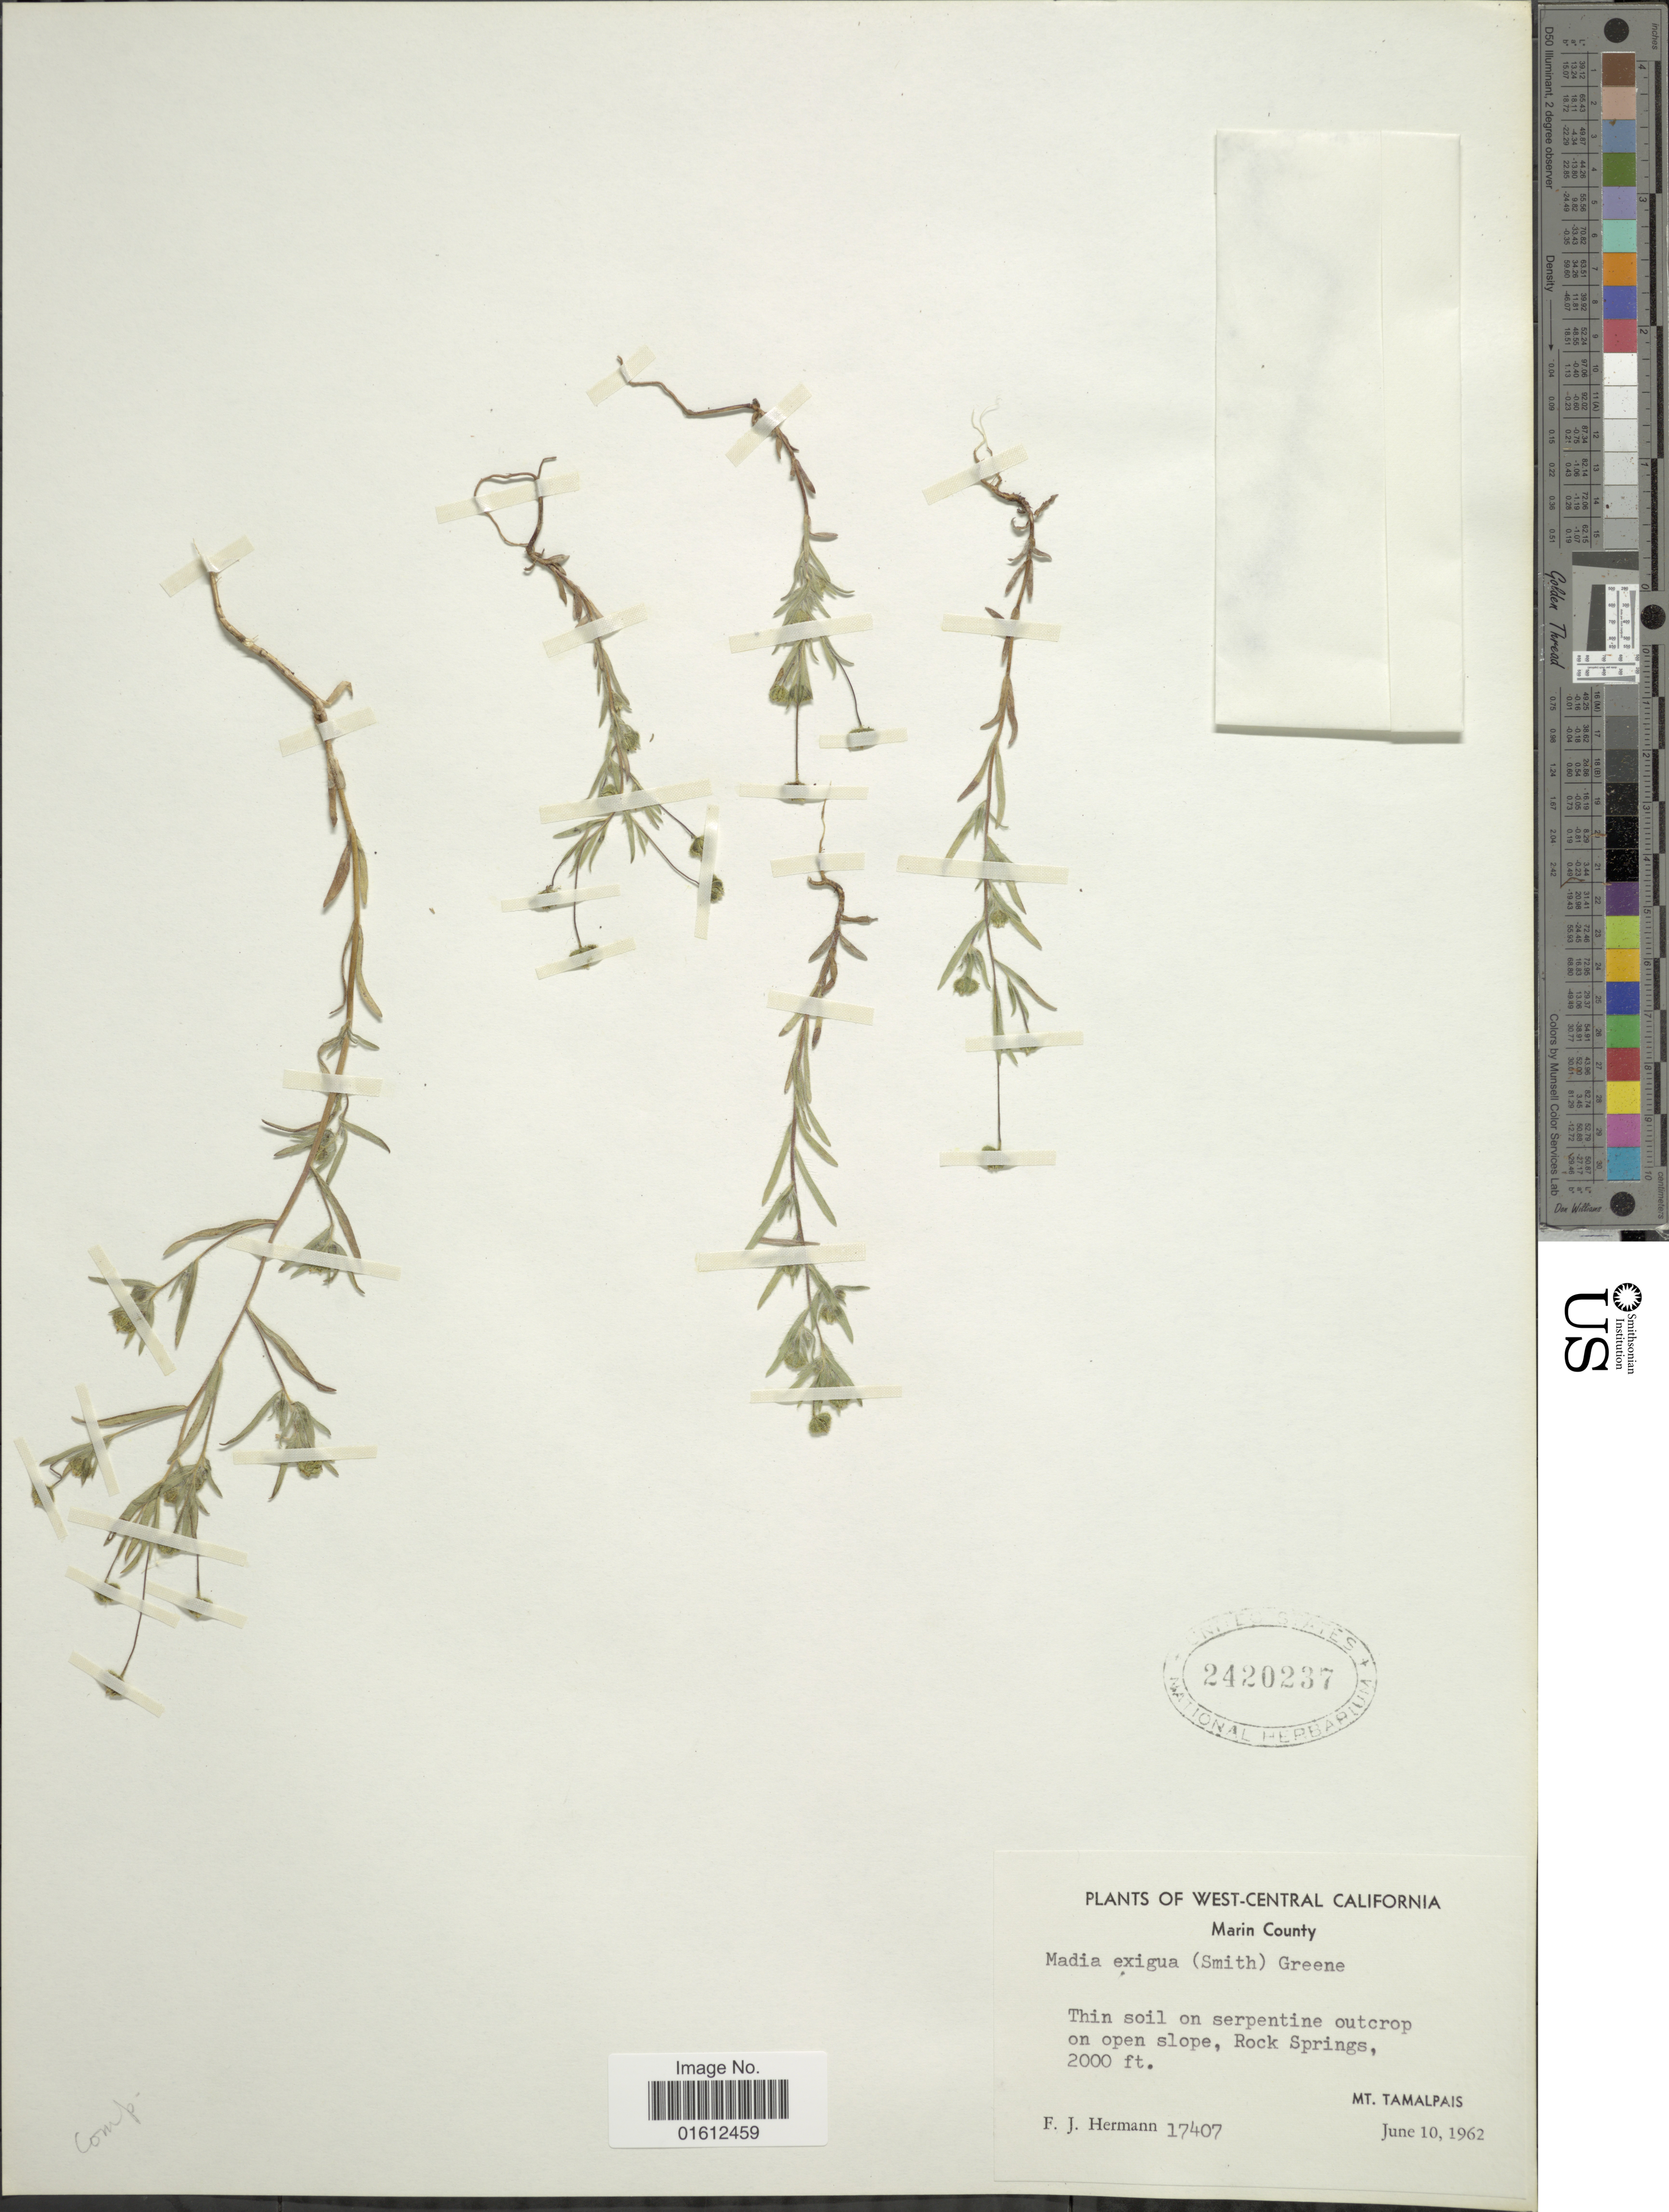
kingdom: Plantae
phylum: Tracheophyta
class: Magnoliopsida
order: Asterales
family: Asteraceae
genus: Madia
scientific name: Madia exigua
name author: (Sm.) A. Gray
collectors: F. J. Hermann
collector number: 17407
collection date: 1962-06-10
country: United States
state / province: California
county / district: Marin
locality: West-Central California. Marin County. Thin soil on serpentine outcrop on open slope, Rock Springs, Mt. Tamalpais.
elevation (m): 610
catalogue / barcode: US 2420237